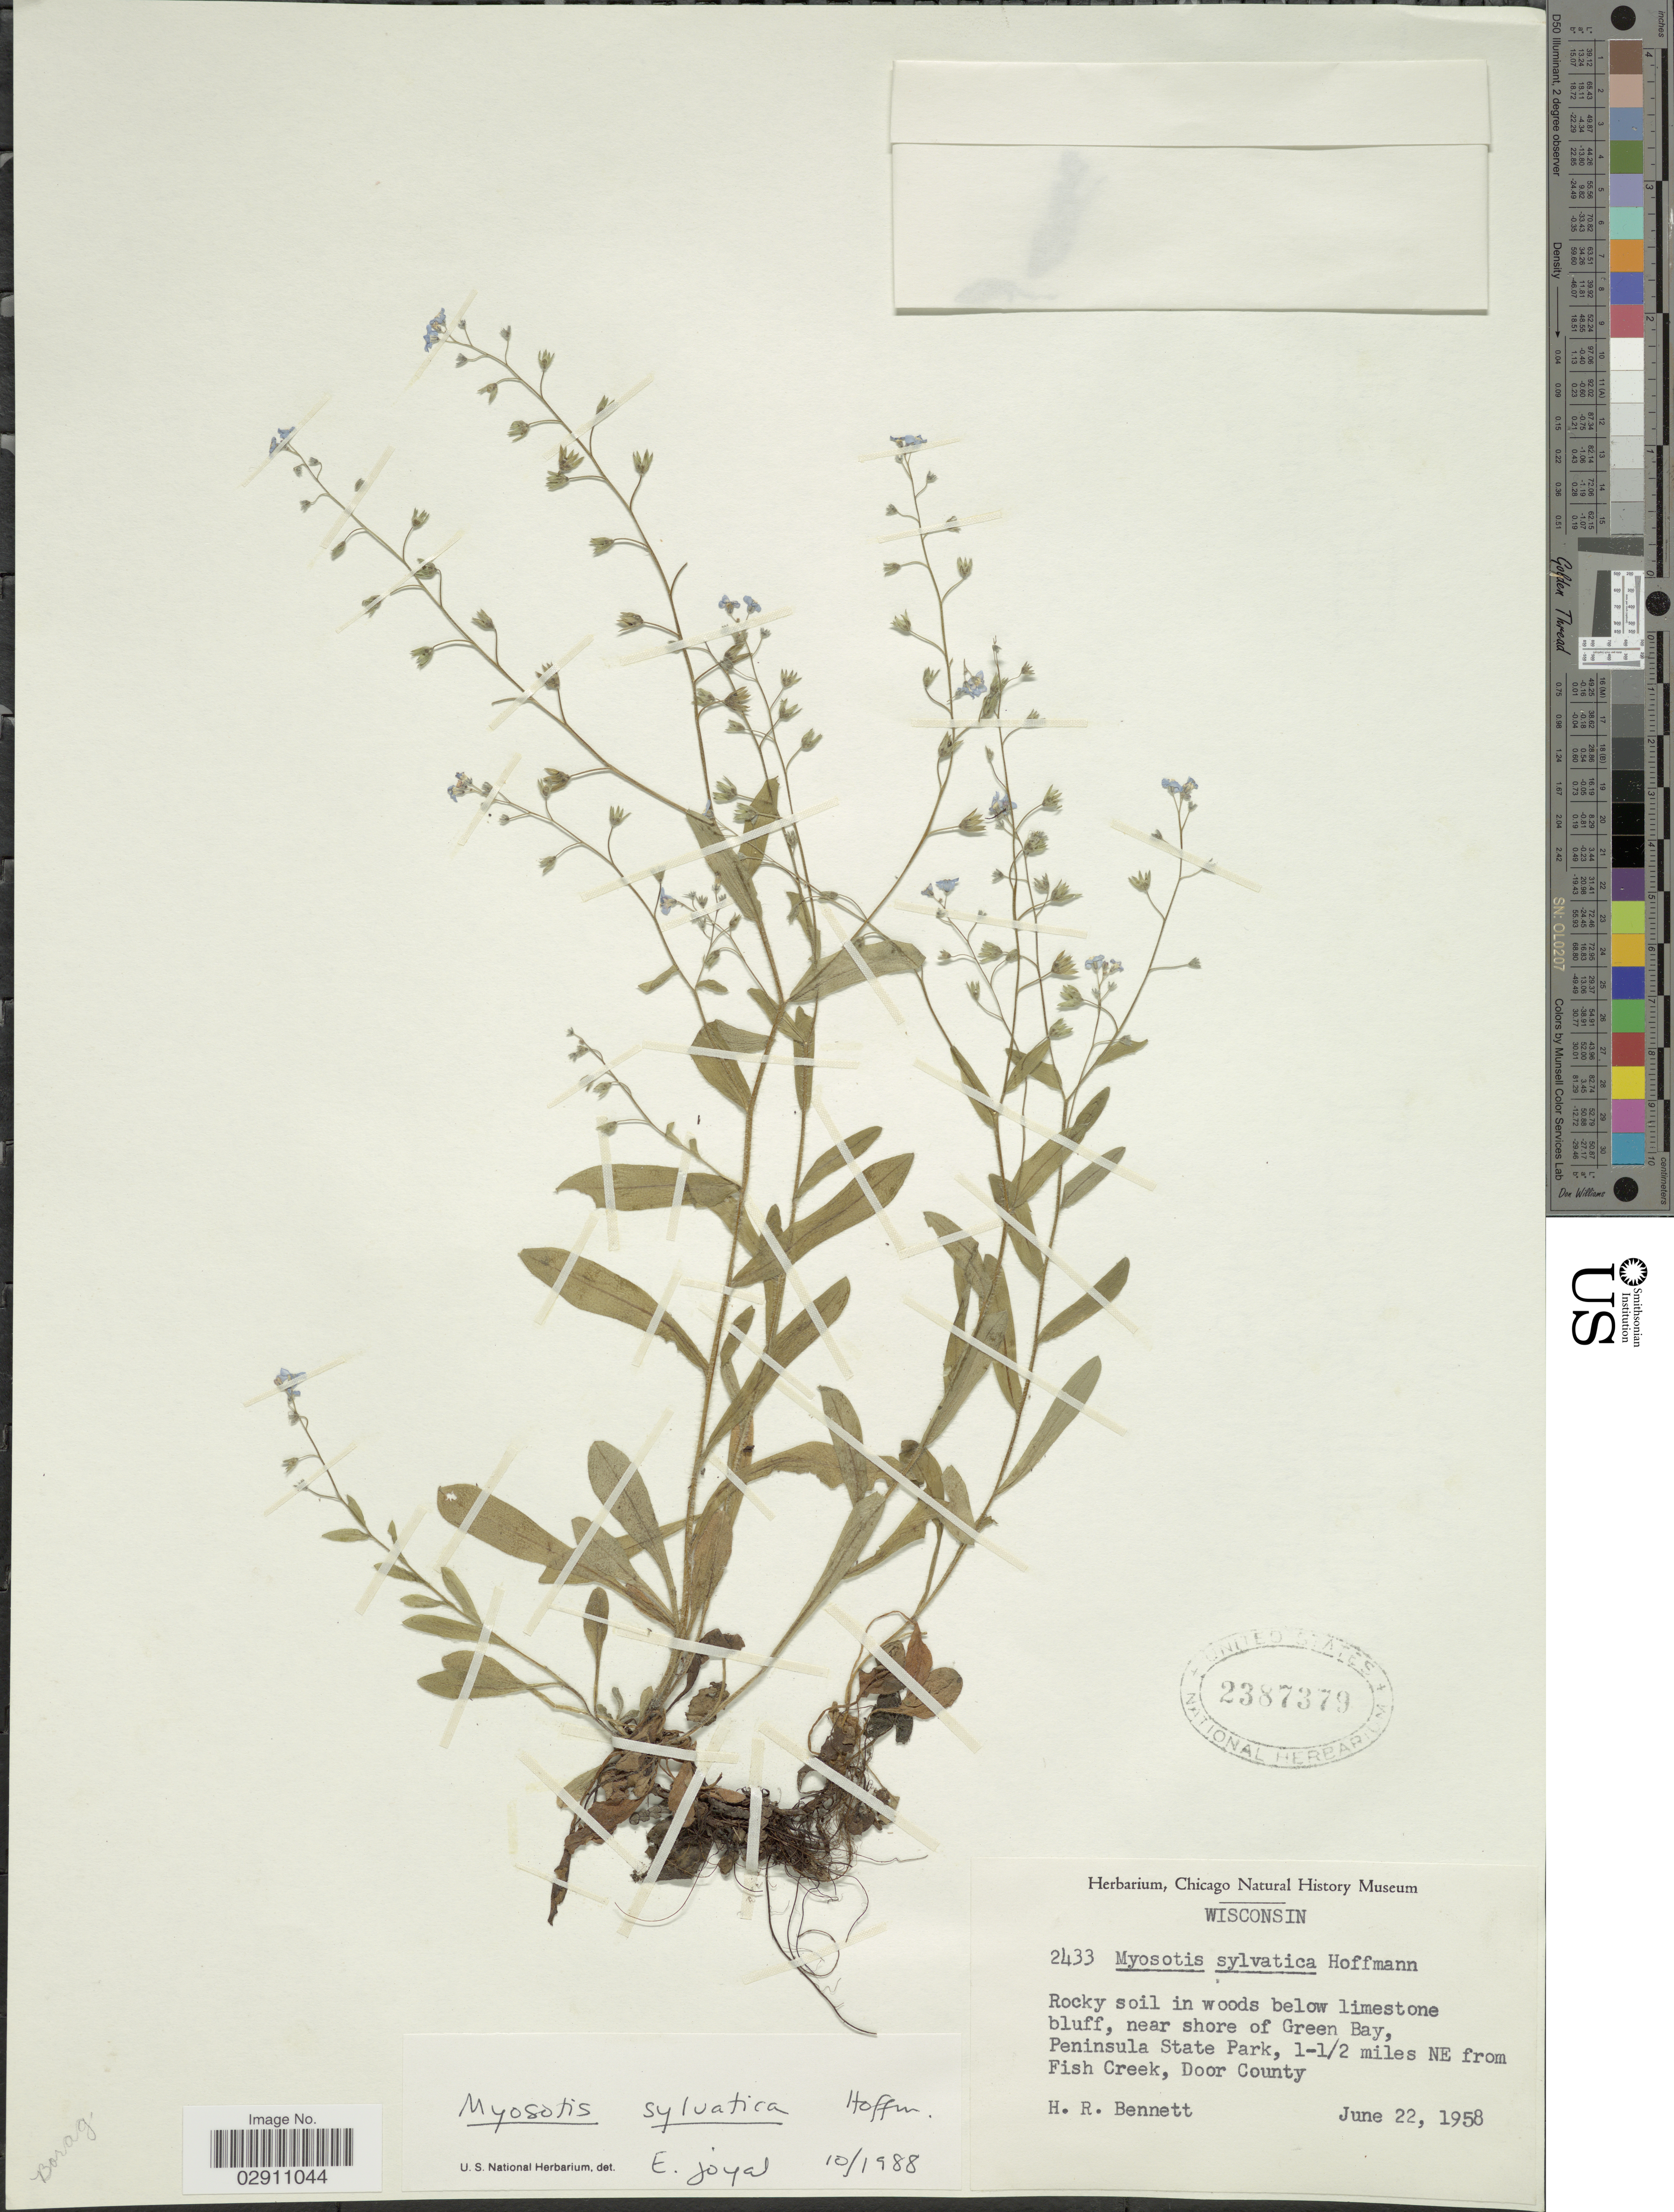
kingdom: Plantae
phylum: Tracheophyta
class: Magnoliopsida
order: Boraginales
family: Boraginaceae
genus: Myosotis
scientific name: Myosotis sylvatica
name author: Ehrh. ex Hoffm.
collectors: H. R. Bennett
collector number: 2433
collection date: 1958-06-22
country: United States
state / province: Wisconsin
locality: Rocky soil in woods below limestone bluff, near shore of Green Bay, Peninsula State Park, 1-1/2 miles NE from Fish Creek, Door County.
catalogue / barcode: US 2387379